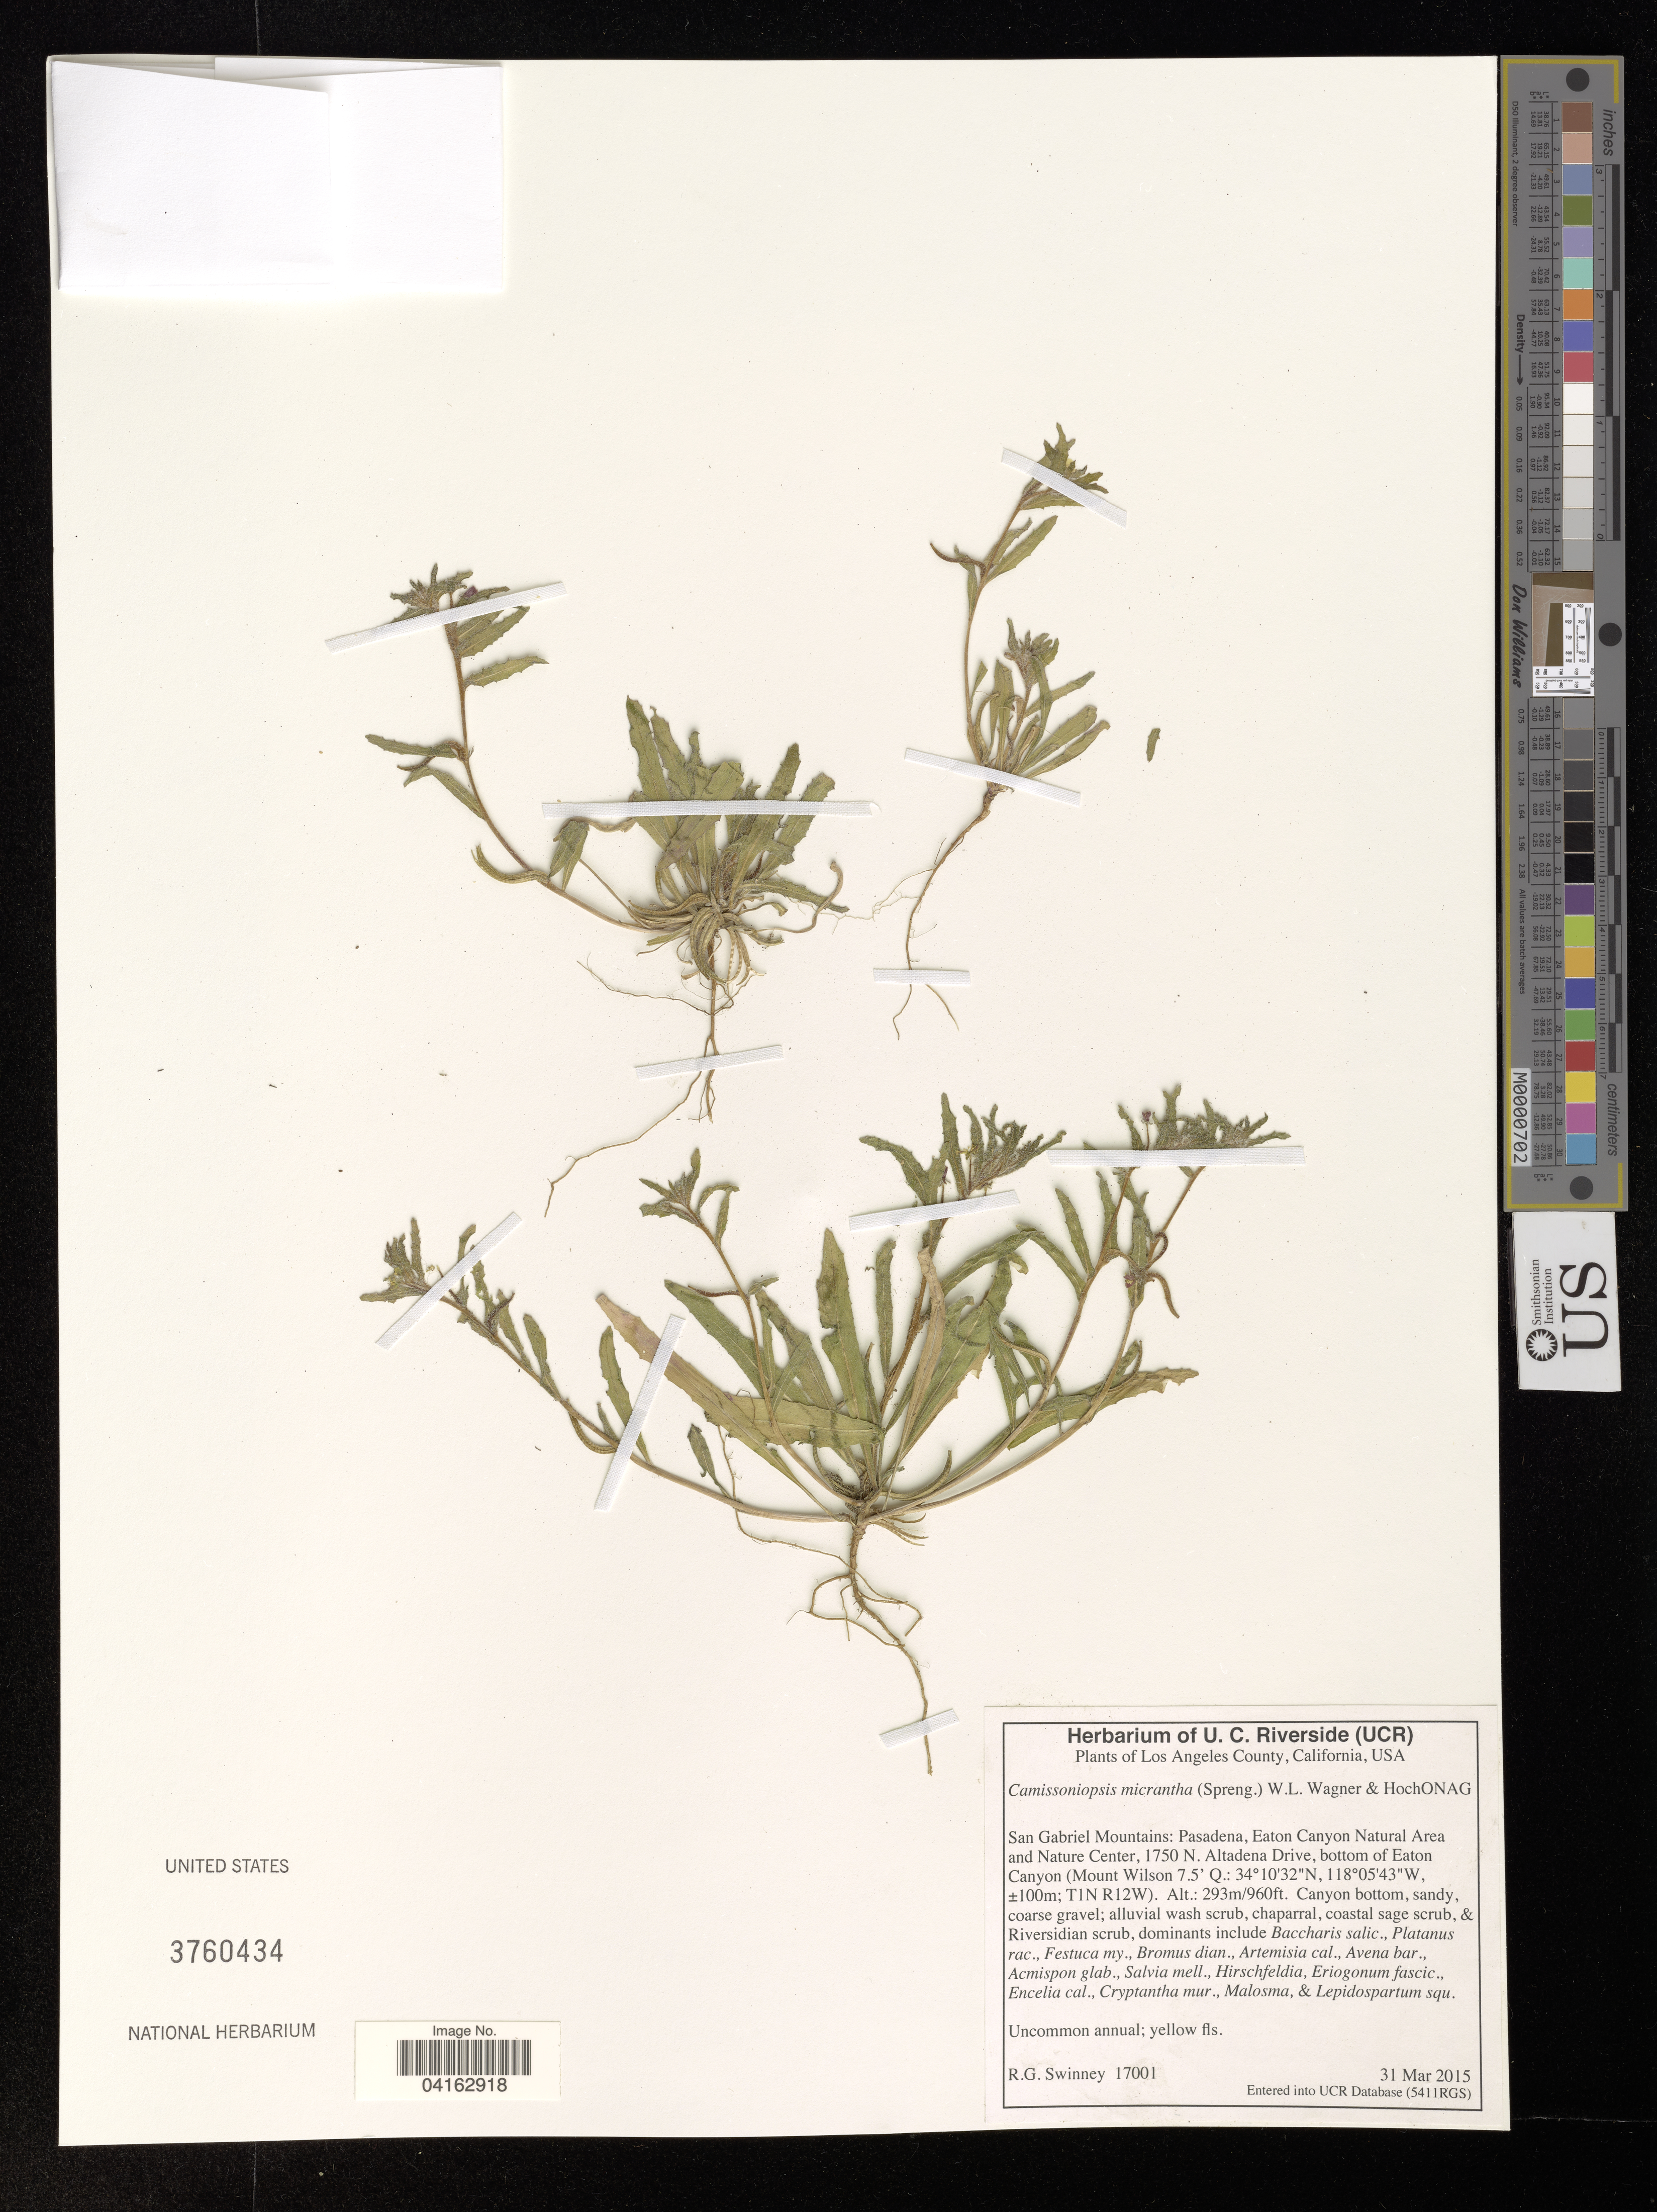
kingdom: Plantae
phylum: Tracheophyta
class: Magnoliopsida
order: Myrtales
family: Onagraceae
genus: Camissoniopsis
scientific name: Camissoniopsis micrantha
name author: (Hornem. ex Spreng.) W.L. Wagner & Hoch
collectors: R. Swinney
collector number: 17001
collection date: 2015-03-31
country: United States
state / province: California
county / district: Los Angeles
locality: Los Angeles County. San Gabriel Mountains: Pasadena, Eaton Canyon Natural Area and Nature Center, 1750 N. Altadena Drive, bottom of Eaton Canyon (Mount Wilson 7.5' Q.).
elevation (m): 293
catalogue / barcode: US 3760434